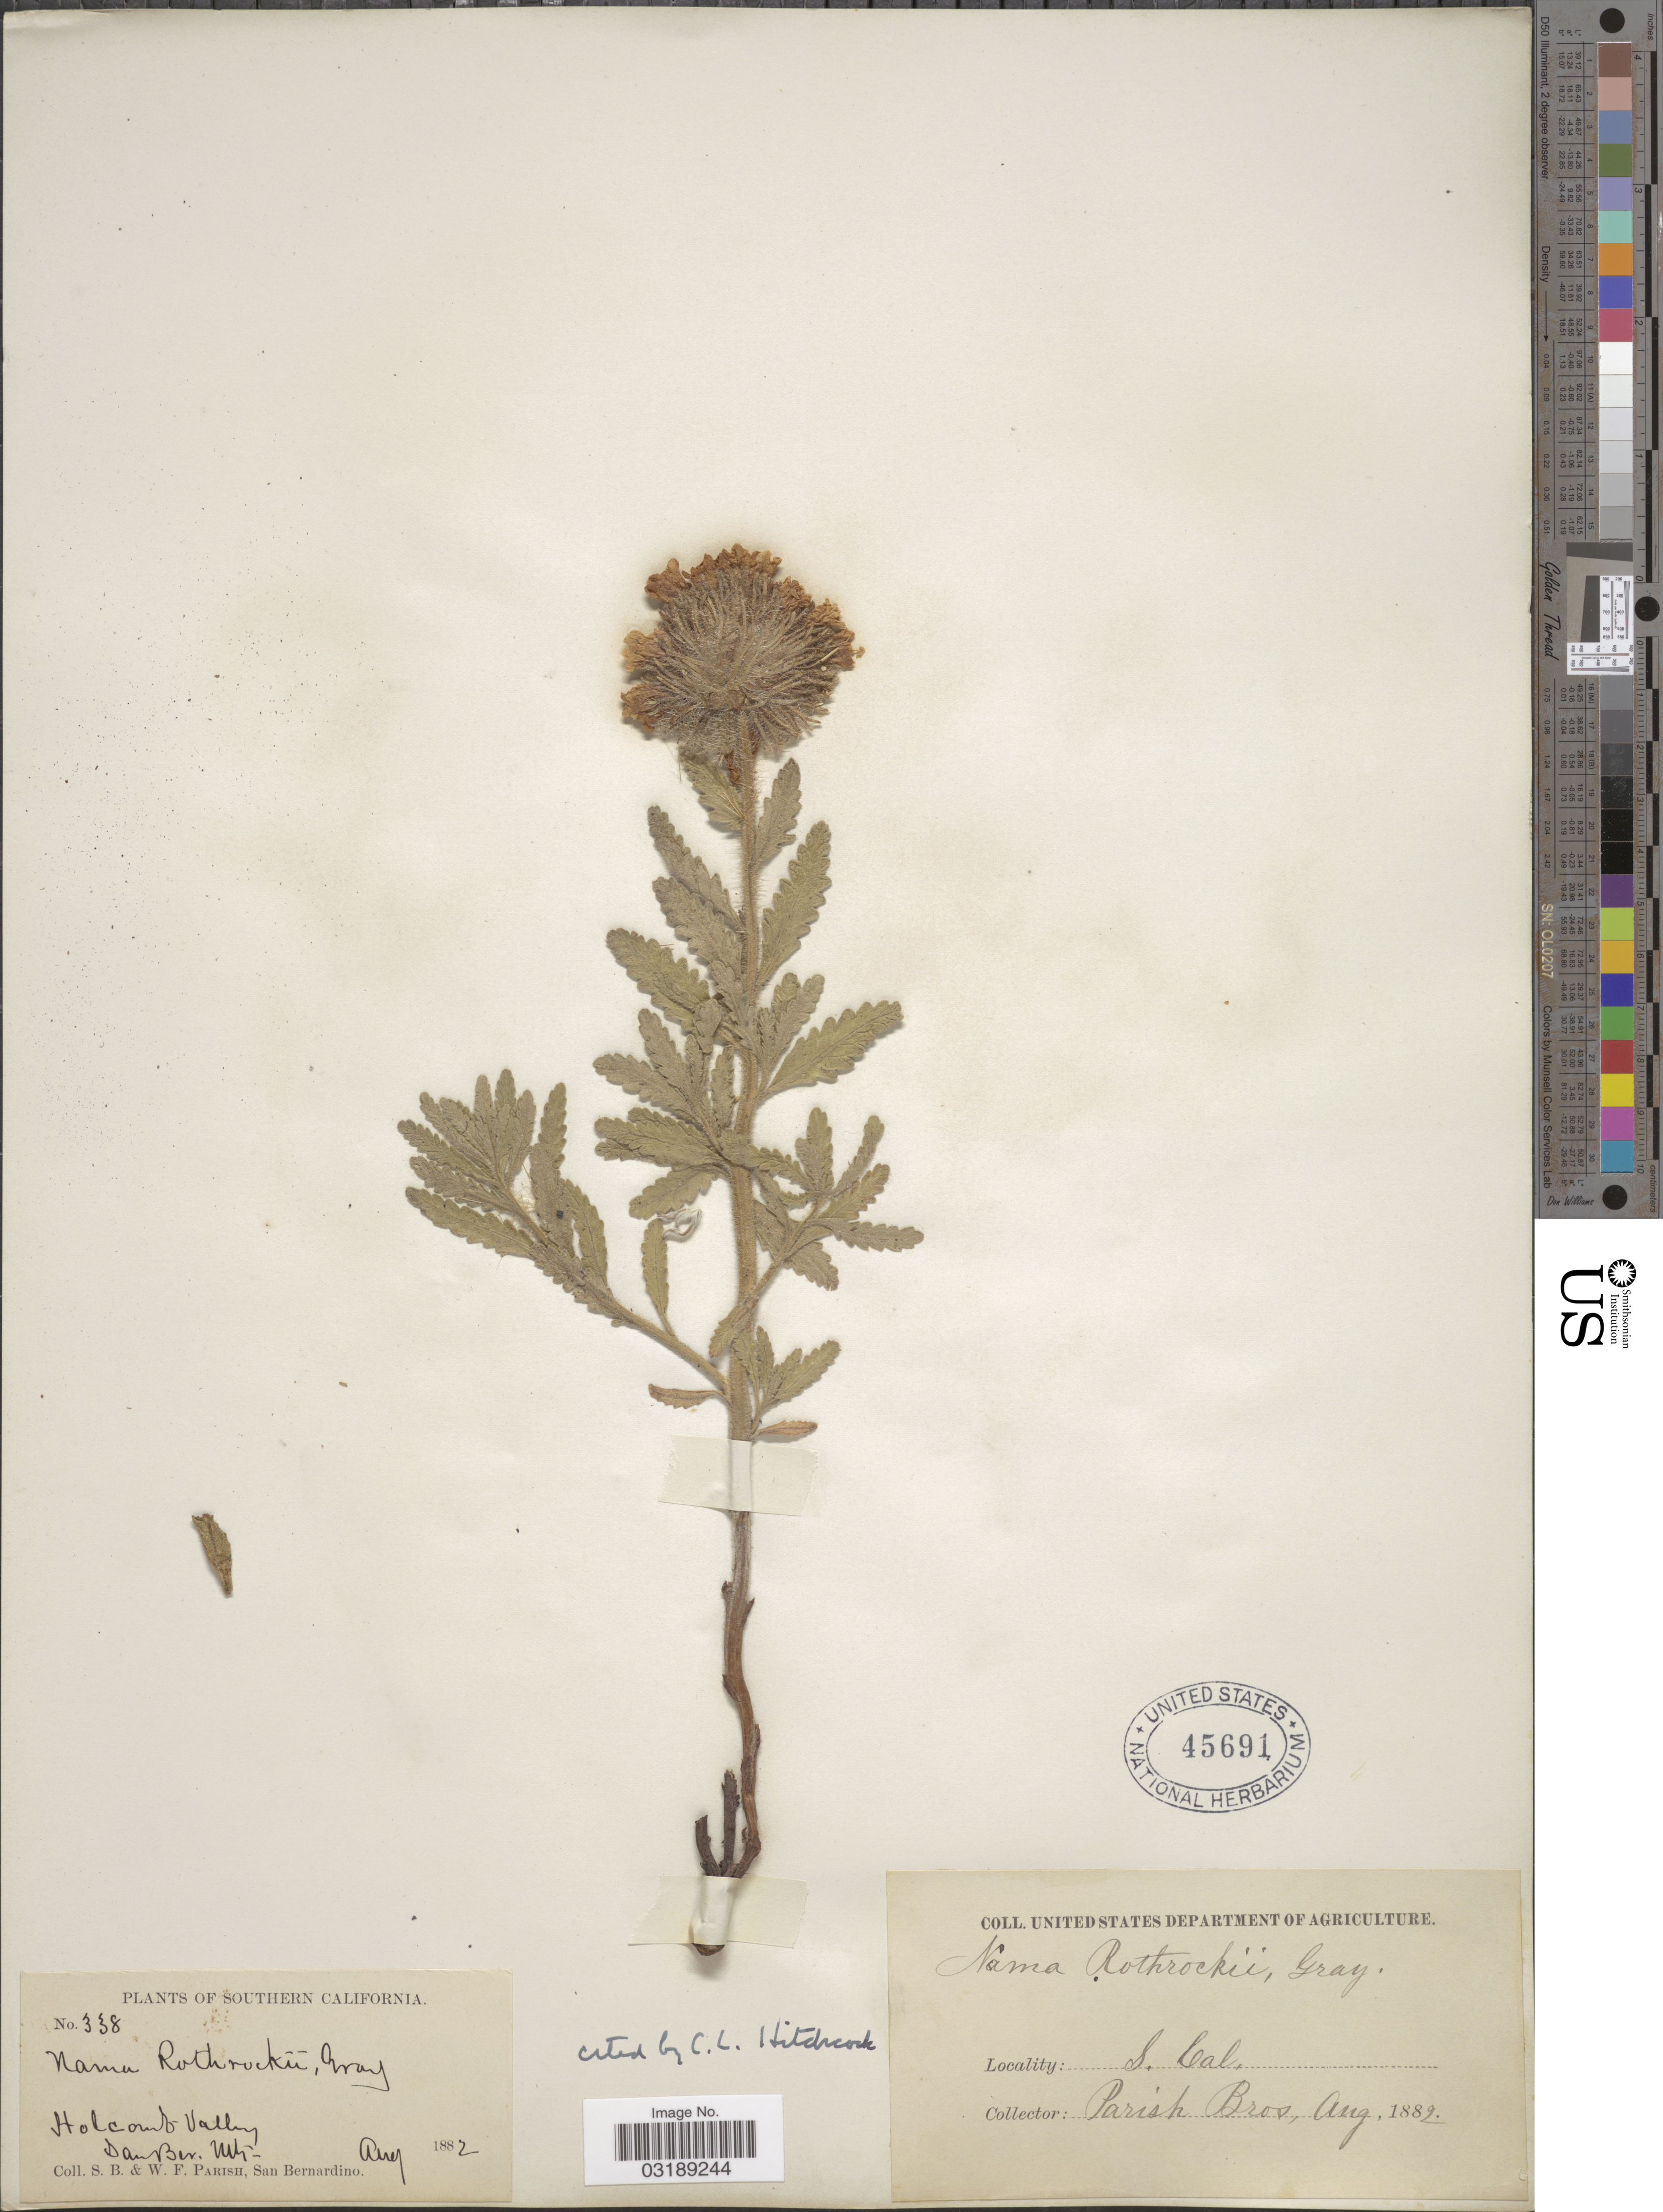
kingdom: Plantae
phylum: Tracheophyta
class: Magnoliopsida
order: Boraginales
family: Namaceae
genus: Nama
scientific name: Nama rothrockii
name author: A. Gray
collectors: S. B. Parish & W. F. Parish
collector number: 338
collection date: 1882-08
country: United States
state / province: California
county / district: San Bernardino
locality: Southern California, Holcomb Valley, San Ber. Mts.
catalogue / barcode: US 45691